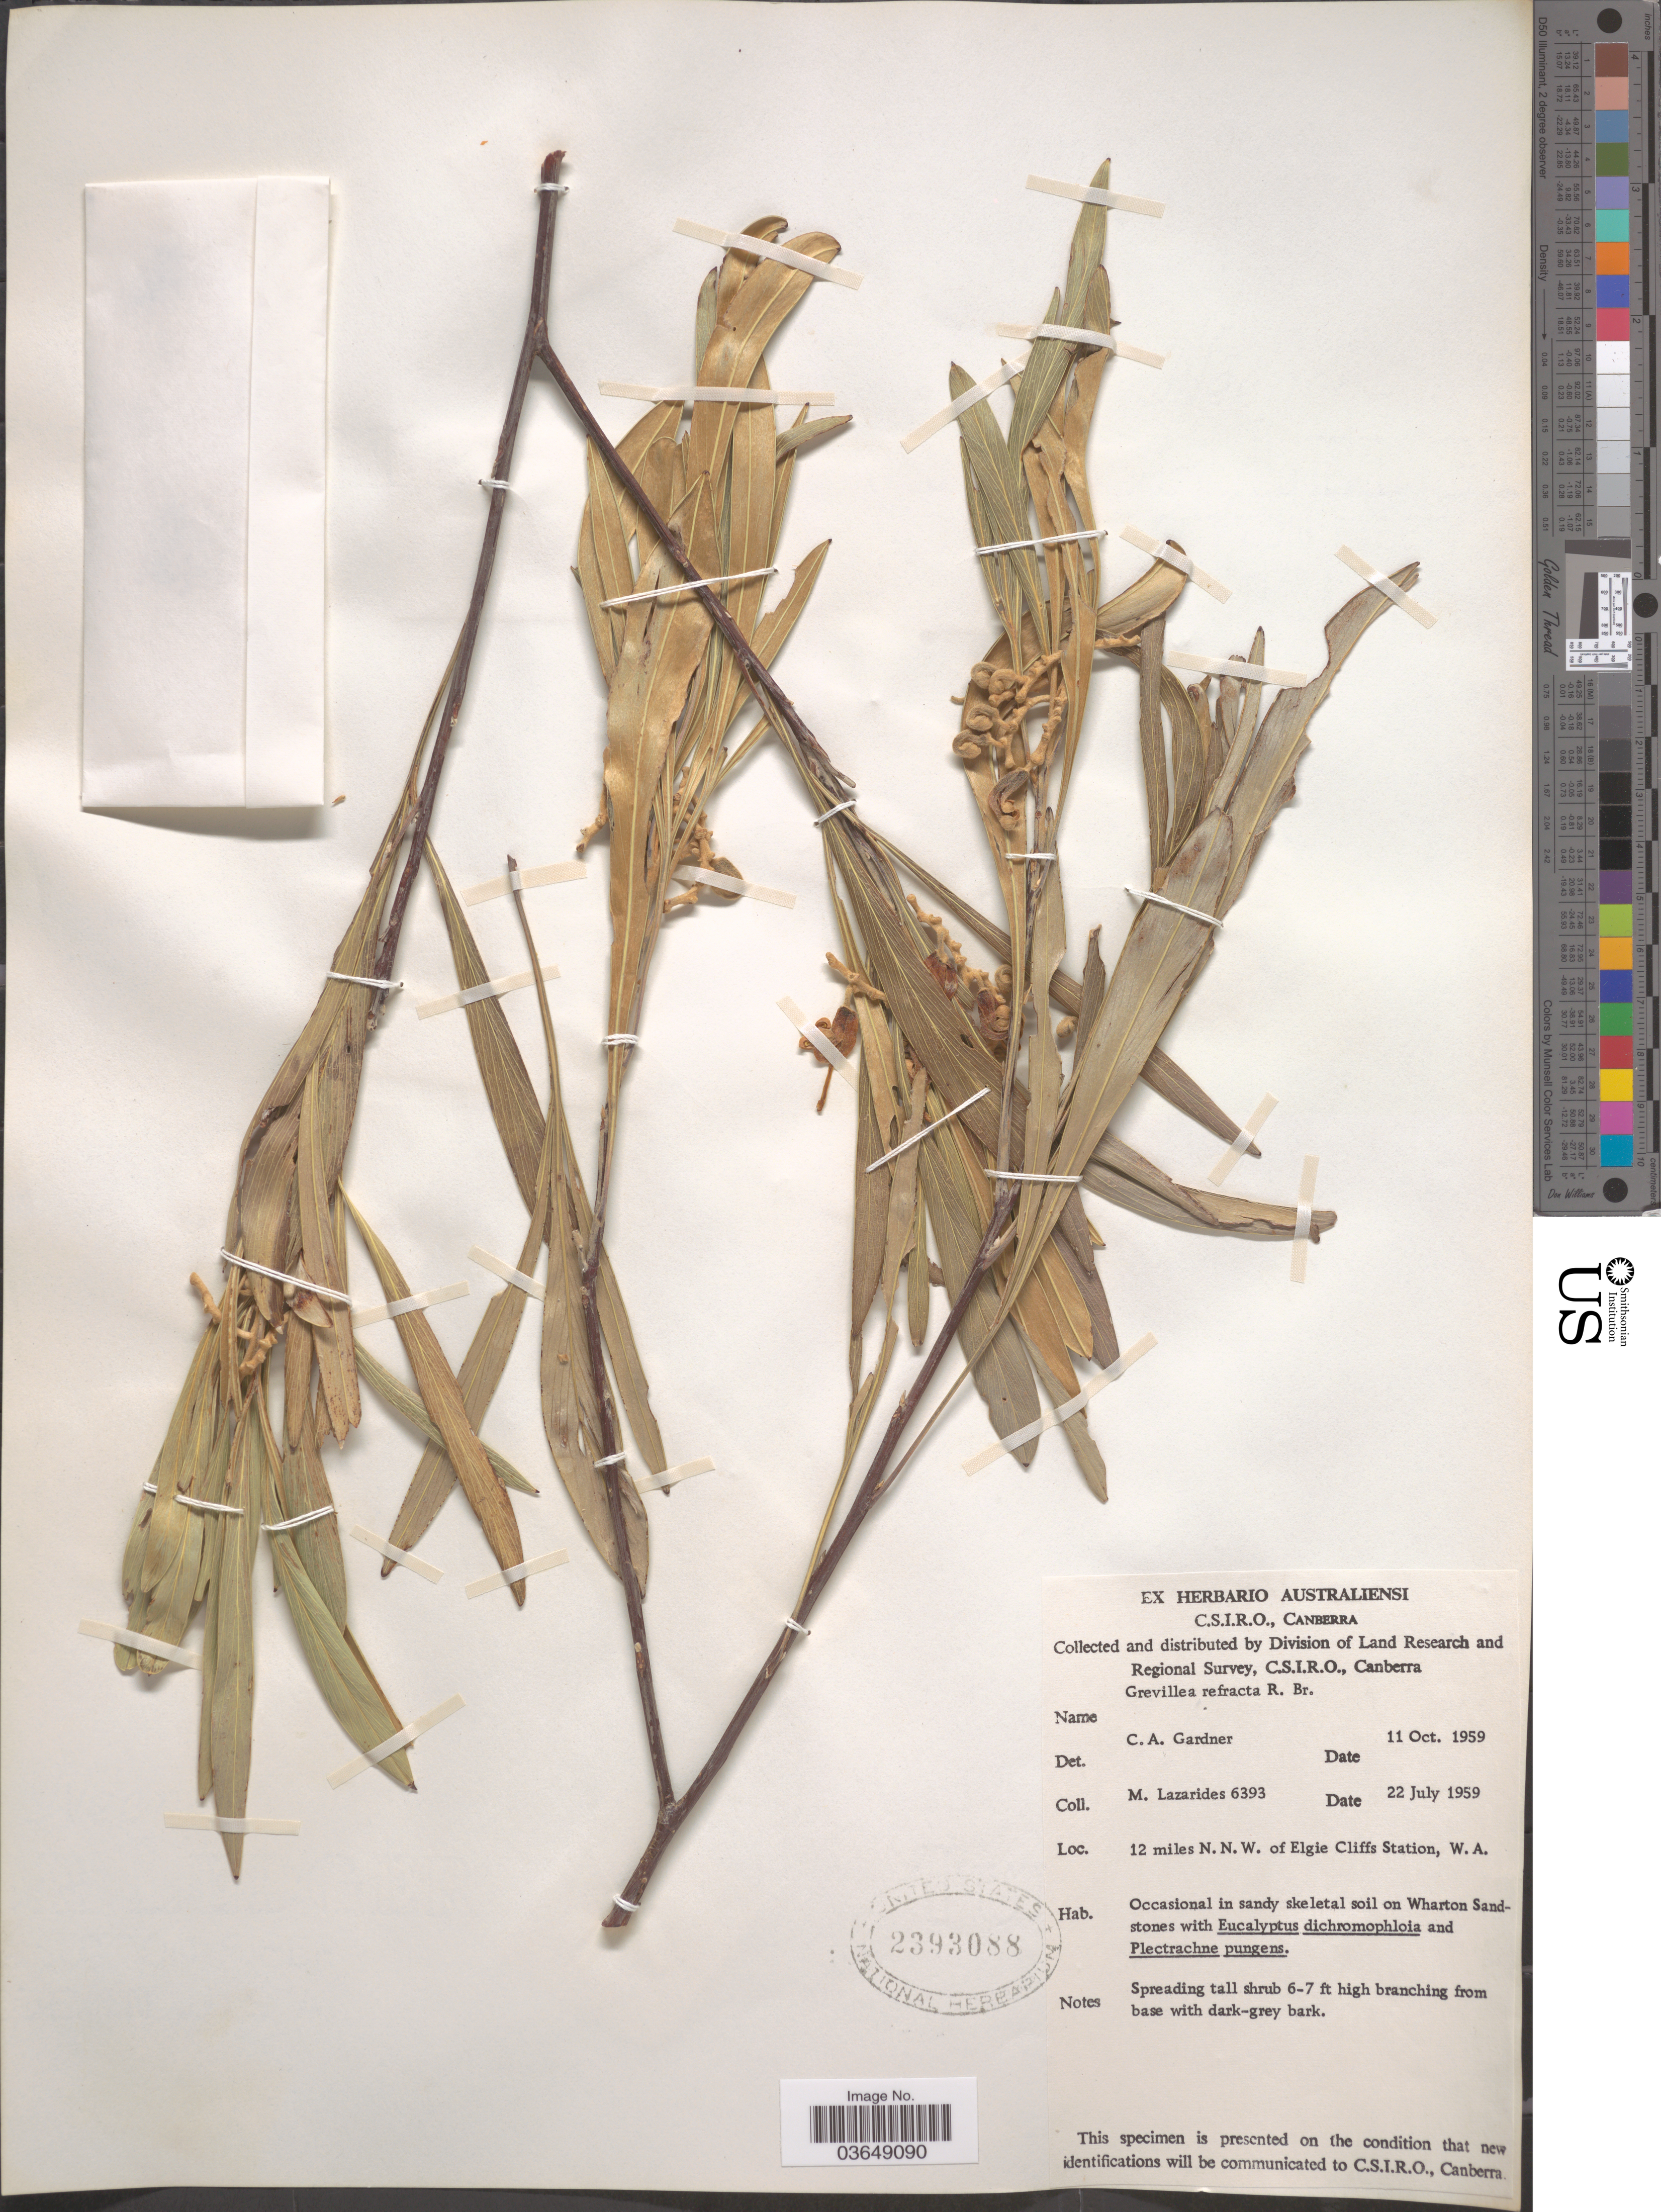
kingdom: Plantae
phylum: Tracheophyta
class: Magnoliopsida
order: Proteales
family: Proteaceae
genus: Grevillea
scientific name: Grevillea refracta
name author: R. Br.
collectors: M. Lazarides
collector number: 6393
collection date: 1959-07-22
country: Australia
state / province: Western Australia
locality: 12 miles N.N.W. of Elgie Cliffs Station.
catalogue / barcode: US 2393088